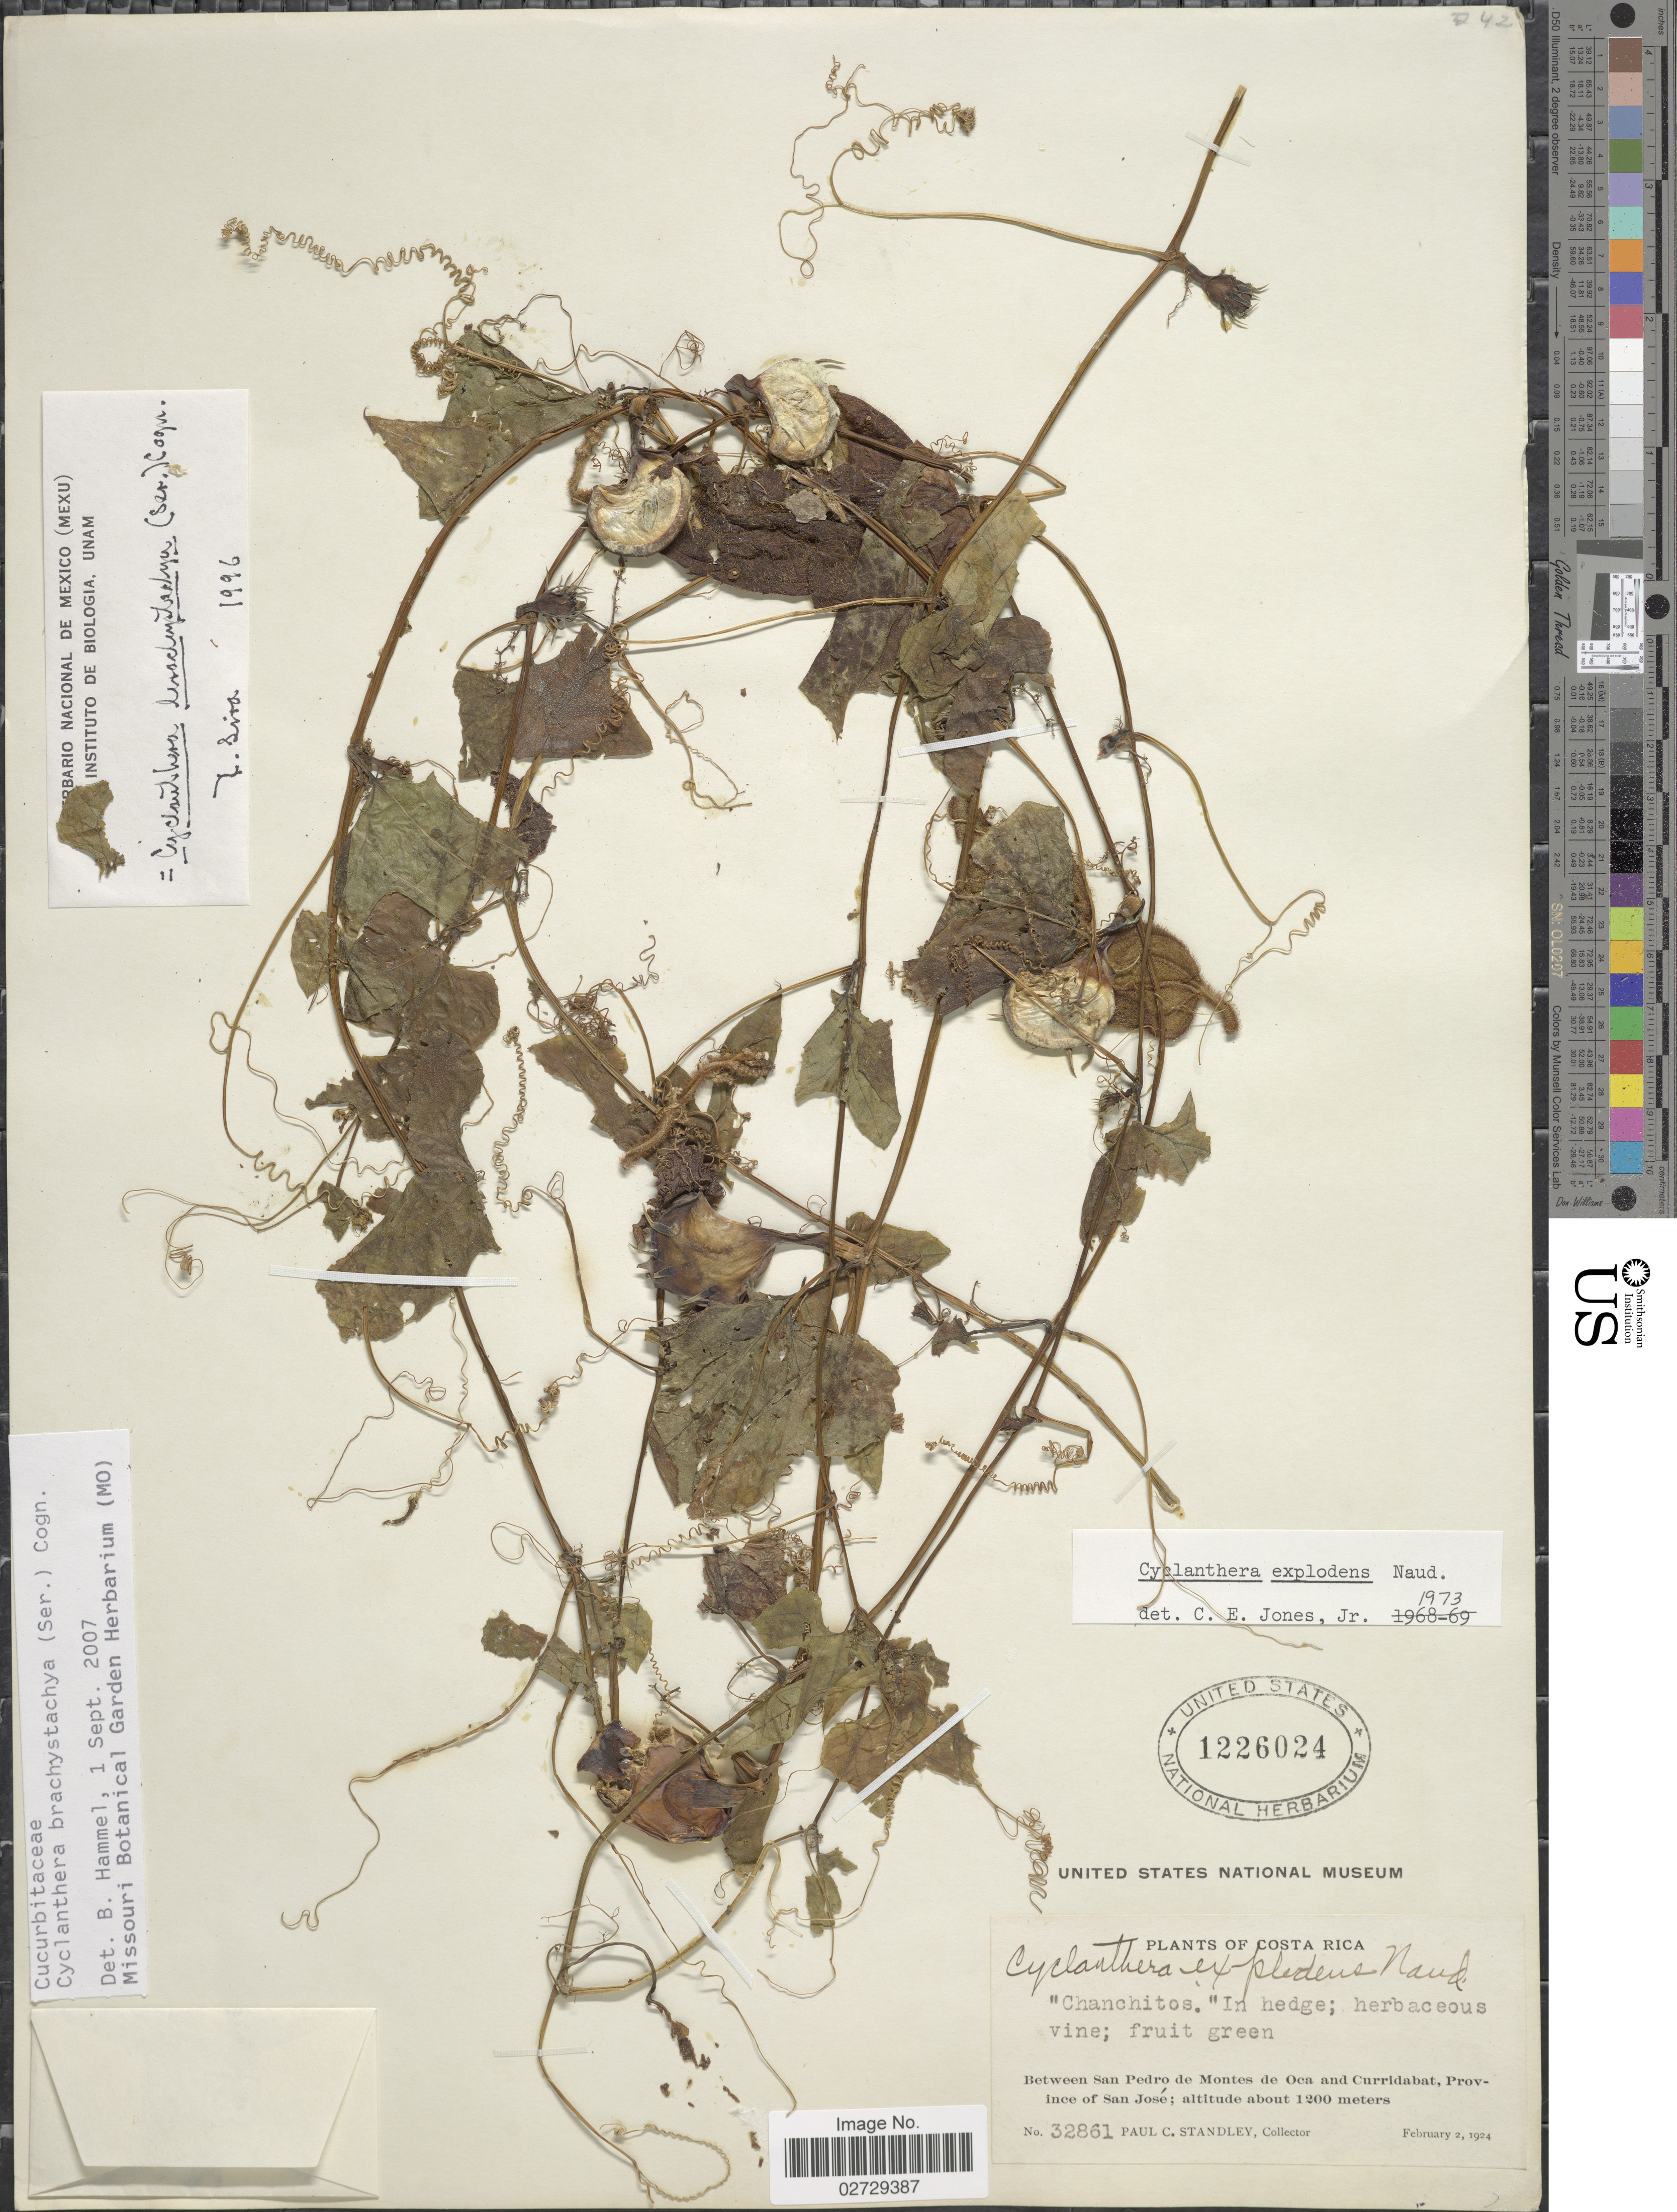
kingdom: Plantae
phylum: Tracheophyta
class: Magnoliopsida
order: Cucurbitales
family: Cucurbitaceae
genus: Cyclanthera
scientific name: Cyclanthera brachystachya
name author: (DC.) Cogn.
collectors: P. C. Standley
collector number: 32861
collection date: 1924-02-02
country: Costa Rica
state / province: San José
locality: Between San Pedro de Montes de Oca and Curridabat.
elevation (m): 1200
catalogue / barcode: US 1226024